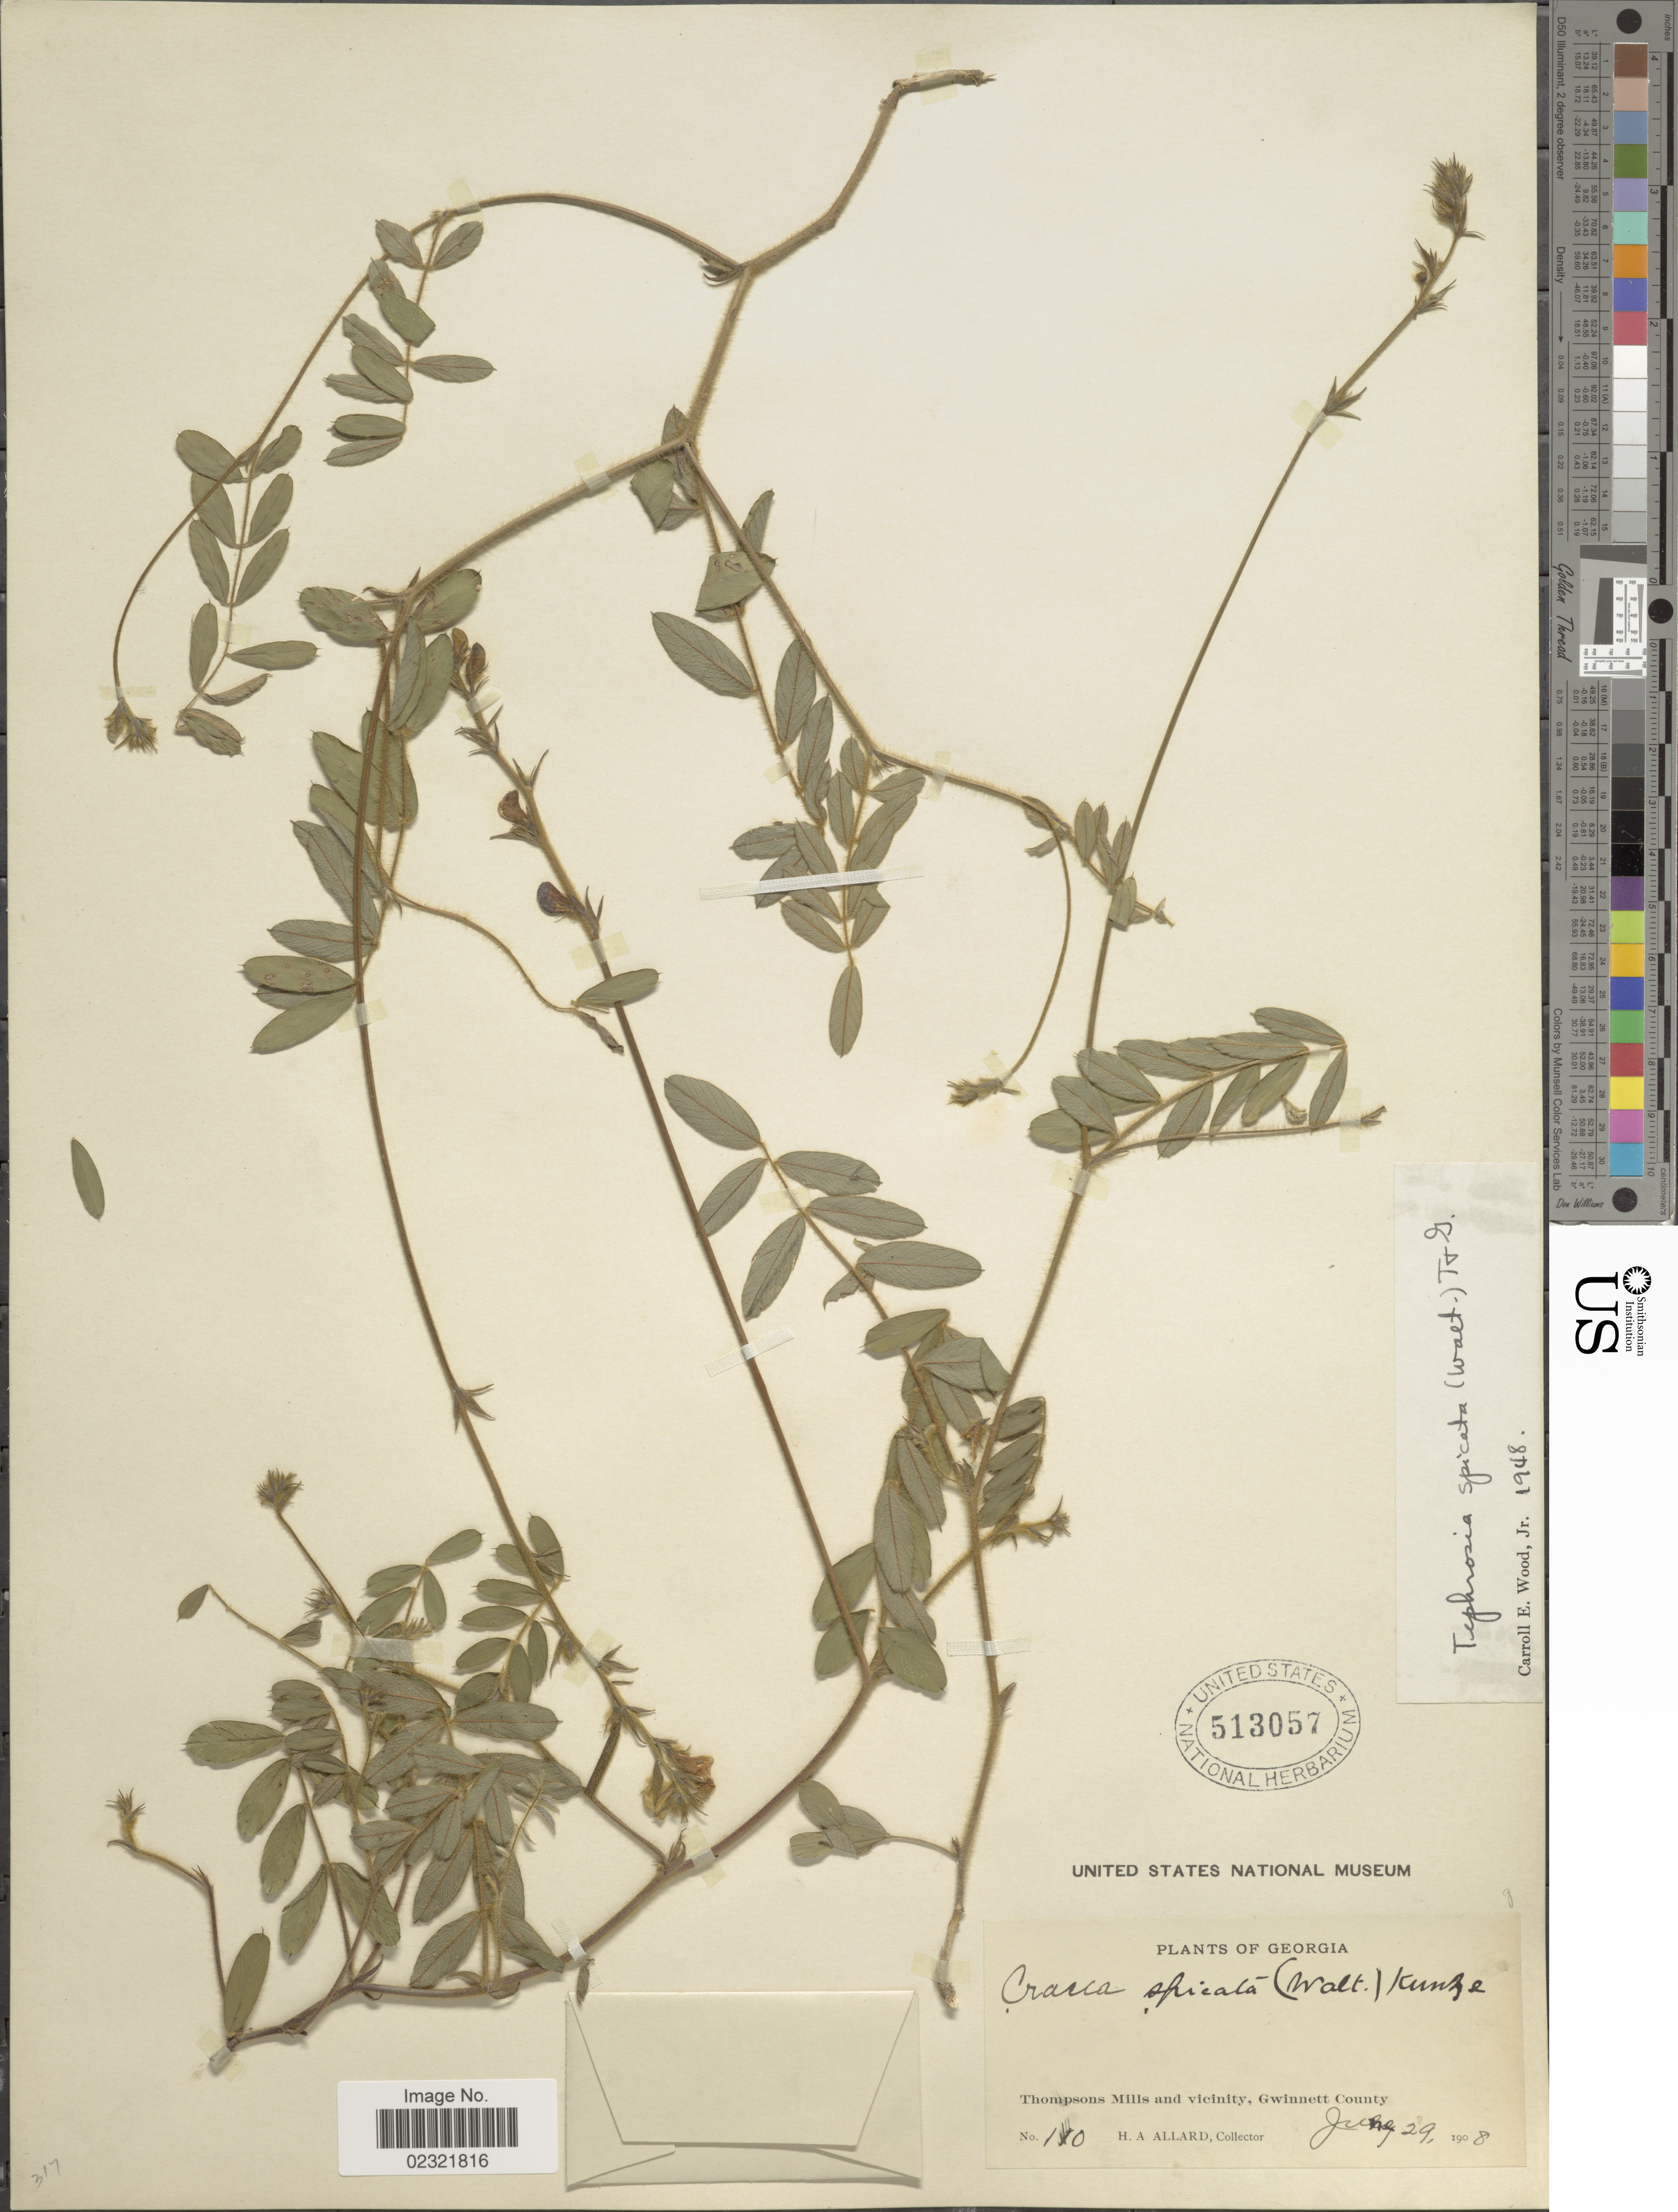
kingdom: Plantae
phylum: Tracheophyta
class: Magnoliopsida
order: Fabales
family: Fabaceae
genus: Tephrosia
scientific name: Tephrosia spicata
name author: (Walter) Torr. & A. Gray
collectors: H. A. Allard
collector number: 110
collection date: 1908-06-29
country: United States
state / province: Georgia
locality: Thompsons Mills and vicinity, Gwinnett County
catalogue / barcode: US 513057